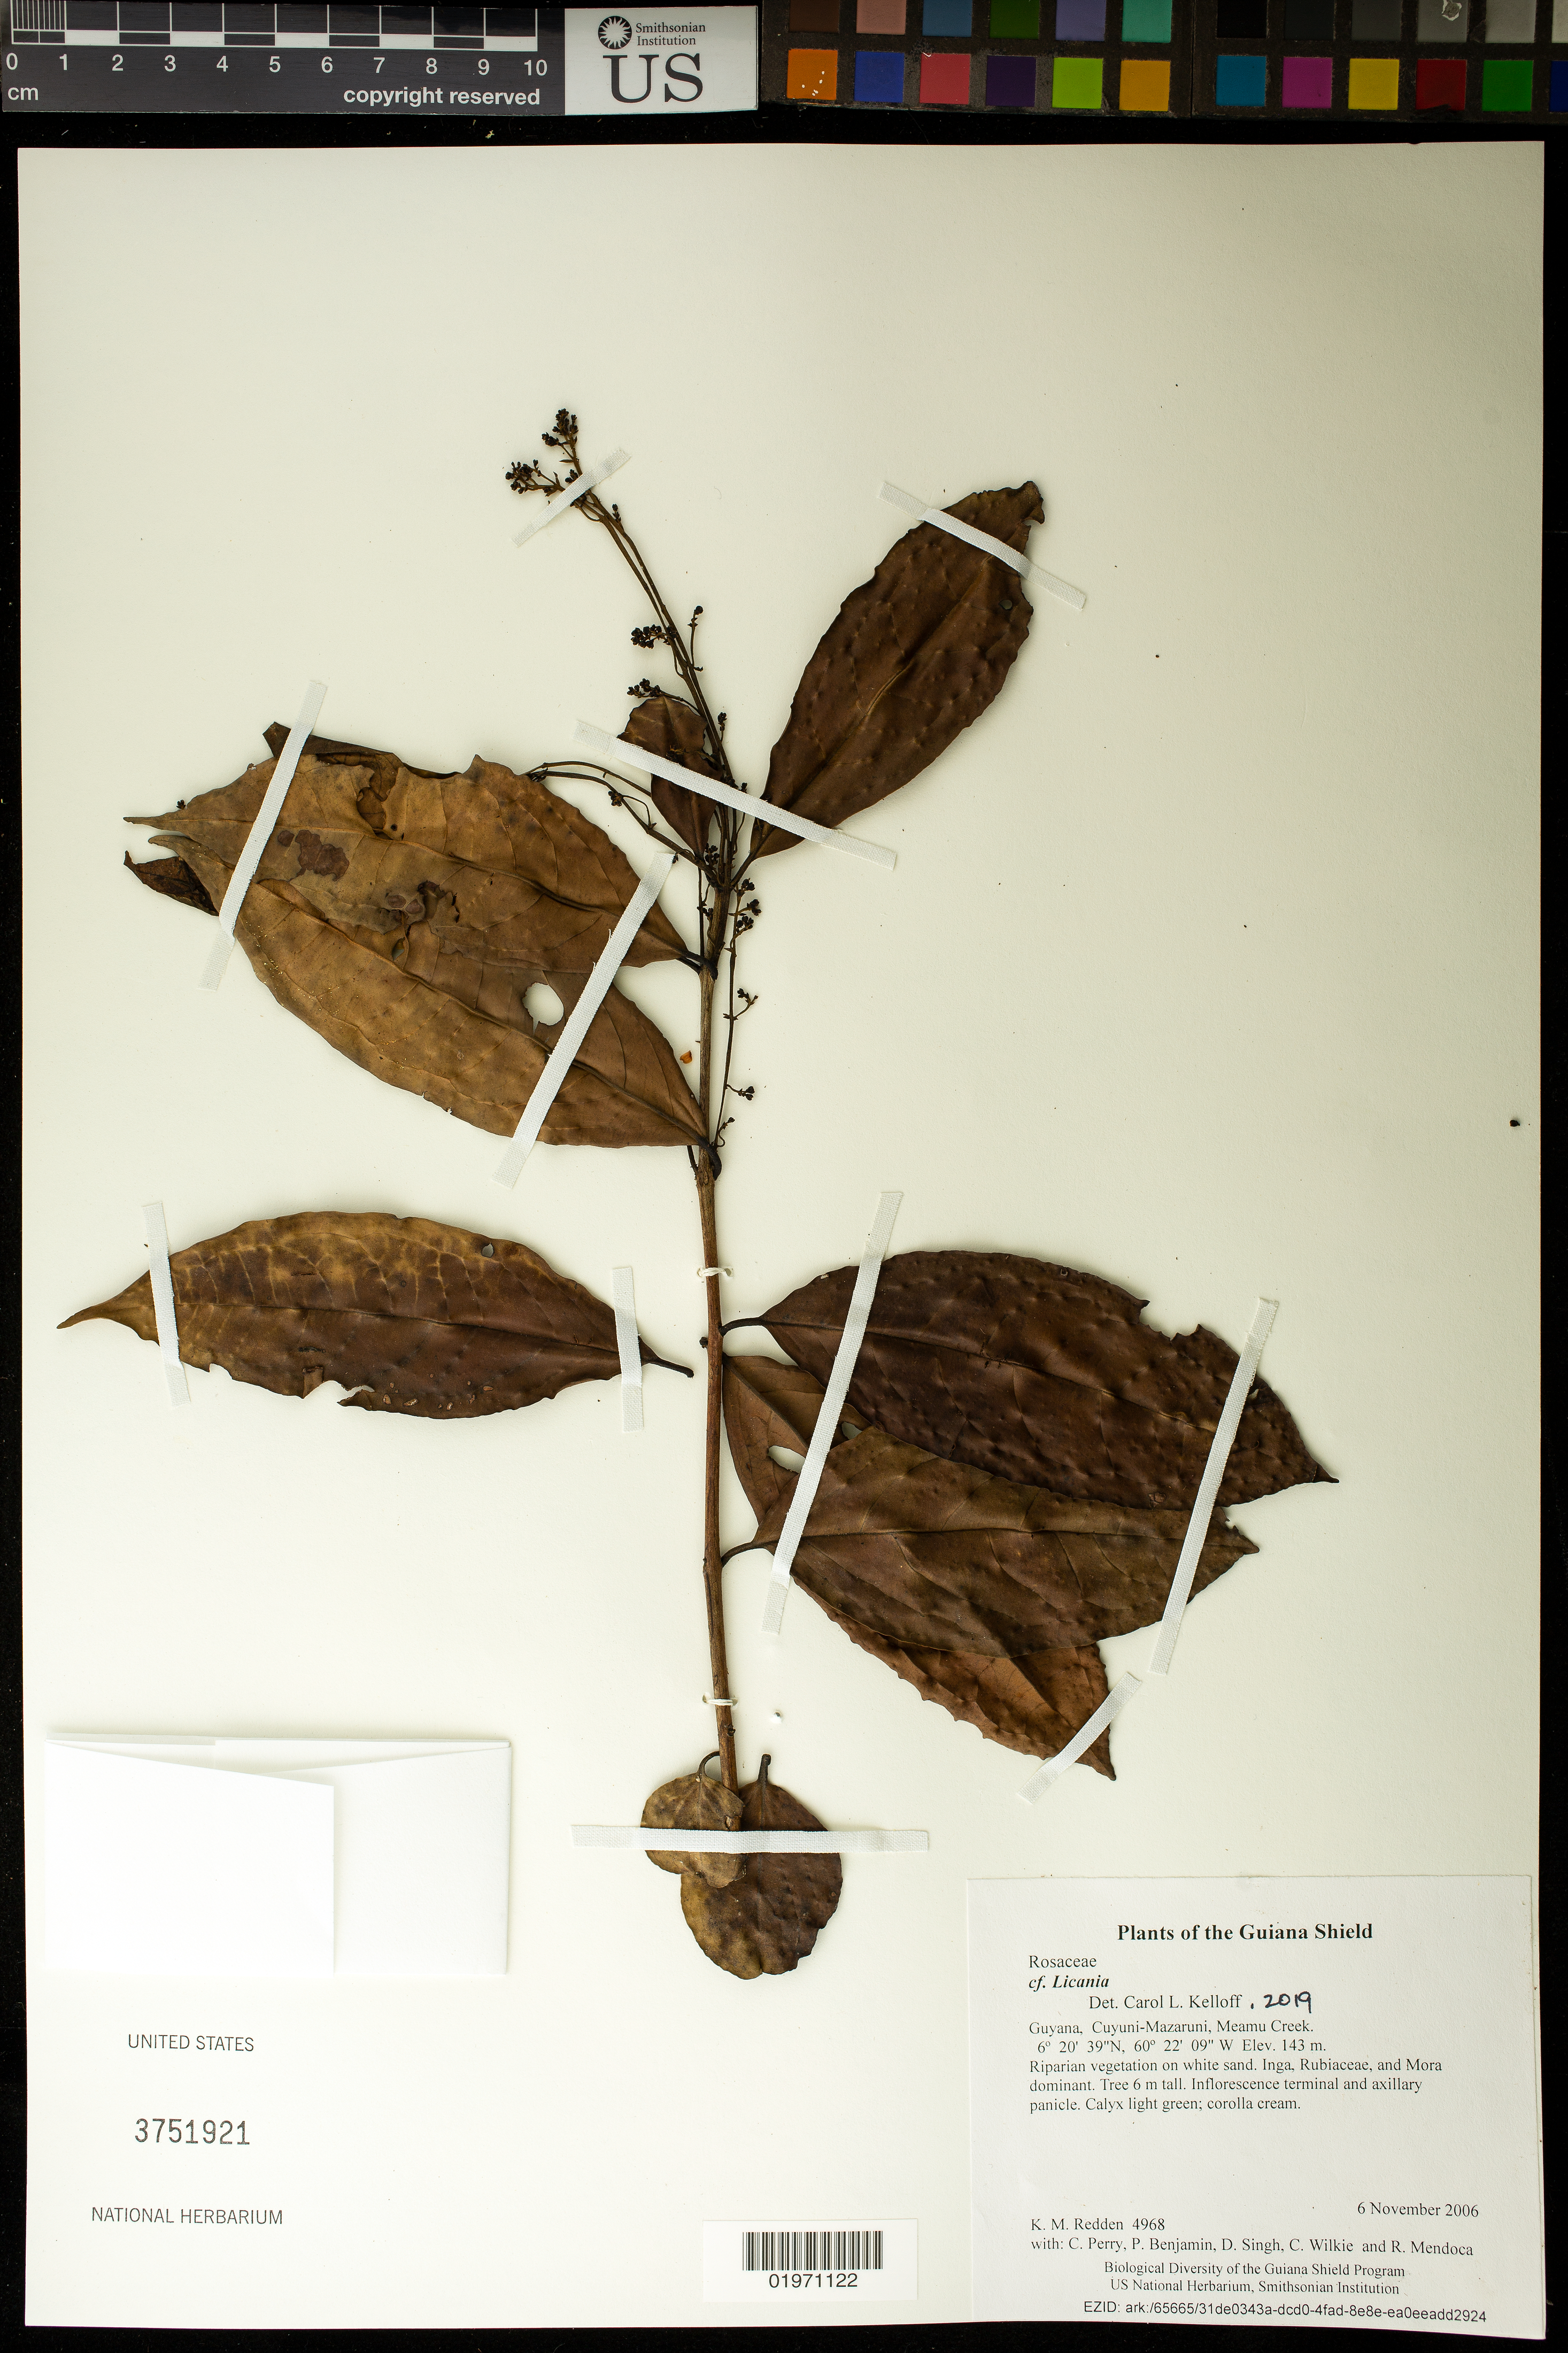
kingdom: Plantae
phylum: Tracheophyta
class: Magnoliopsida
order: Malpighiales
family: Chrysobalanaceae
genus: Licania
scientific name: Licania sp.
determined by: Kelloff, Carol L.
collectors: K. M. Redden, C. Perry, P. Benjamin, D. Singh, C. Wilkie & R. Mendoca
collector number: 4968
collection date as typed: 6 November 2006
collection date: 2006-11-06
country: Guyana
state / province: Cuyuni-Mazaruni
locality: Meamu Creek.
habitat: Riparian vegetation on white sand. Inga, Rubiaceae, and Mora dominant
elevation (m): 143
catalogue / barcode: US 3751921